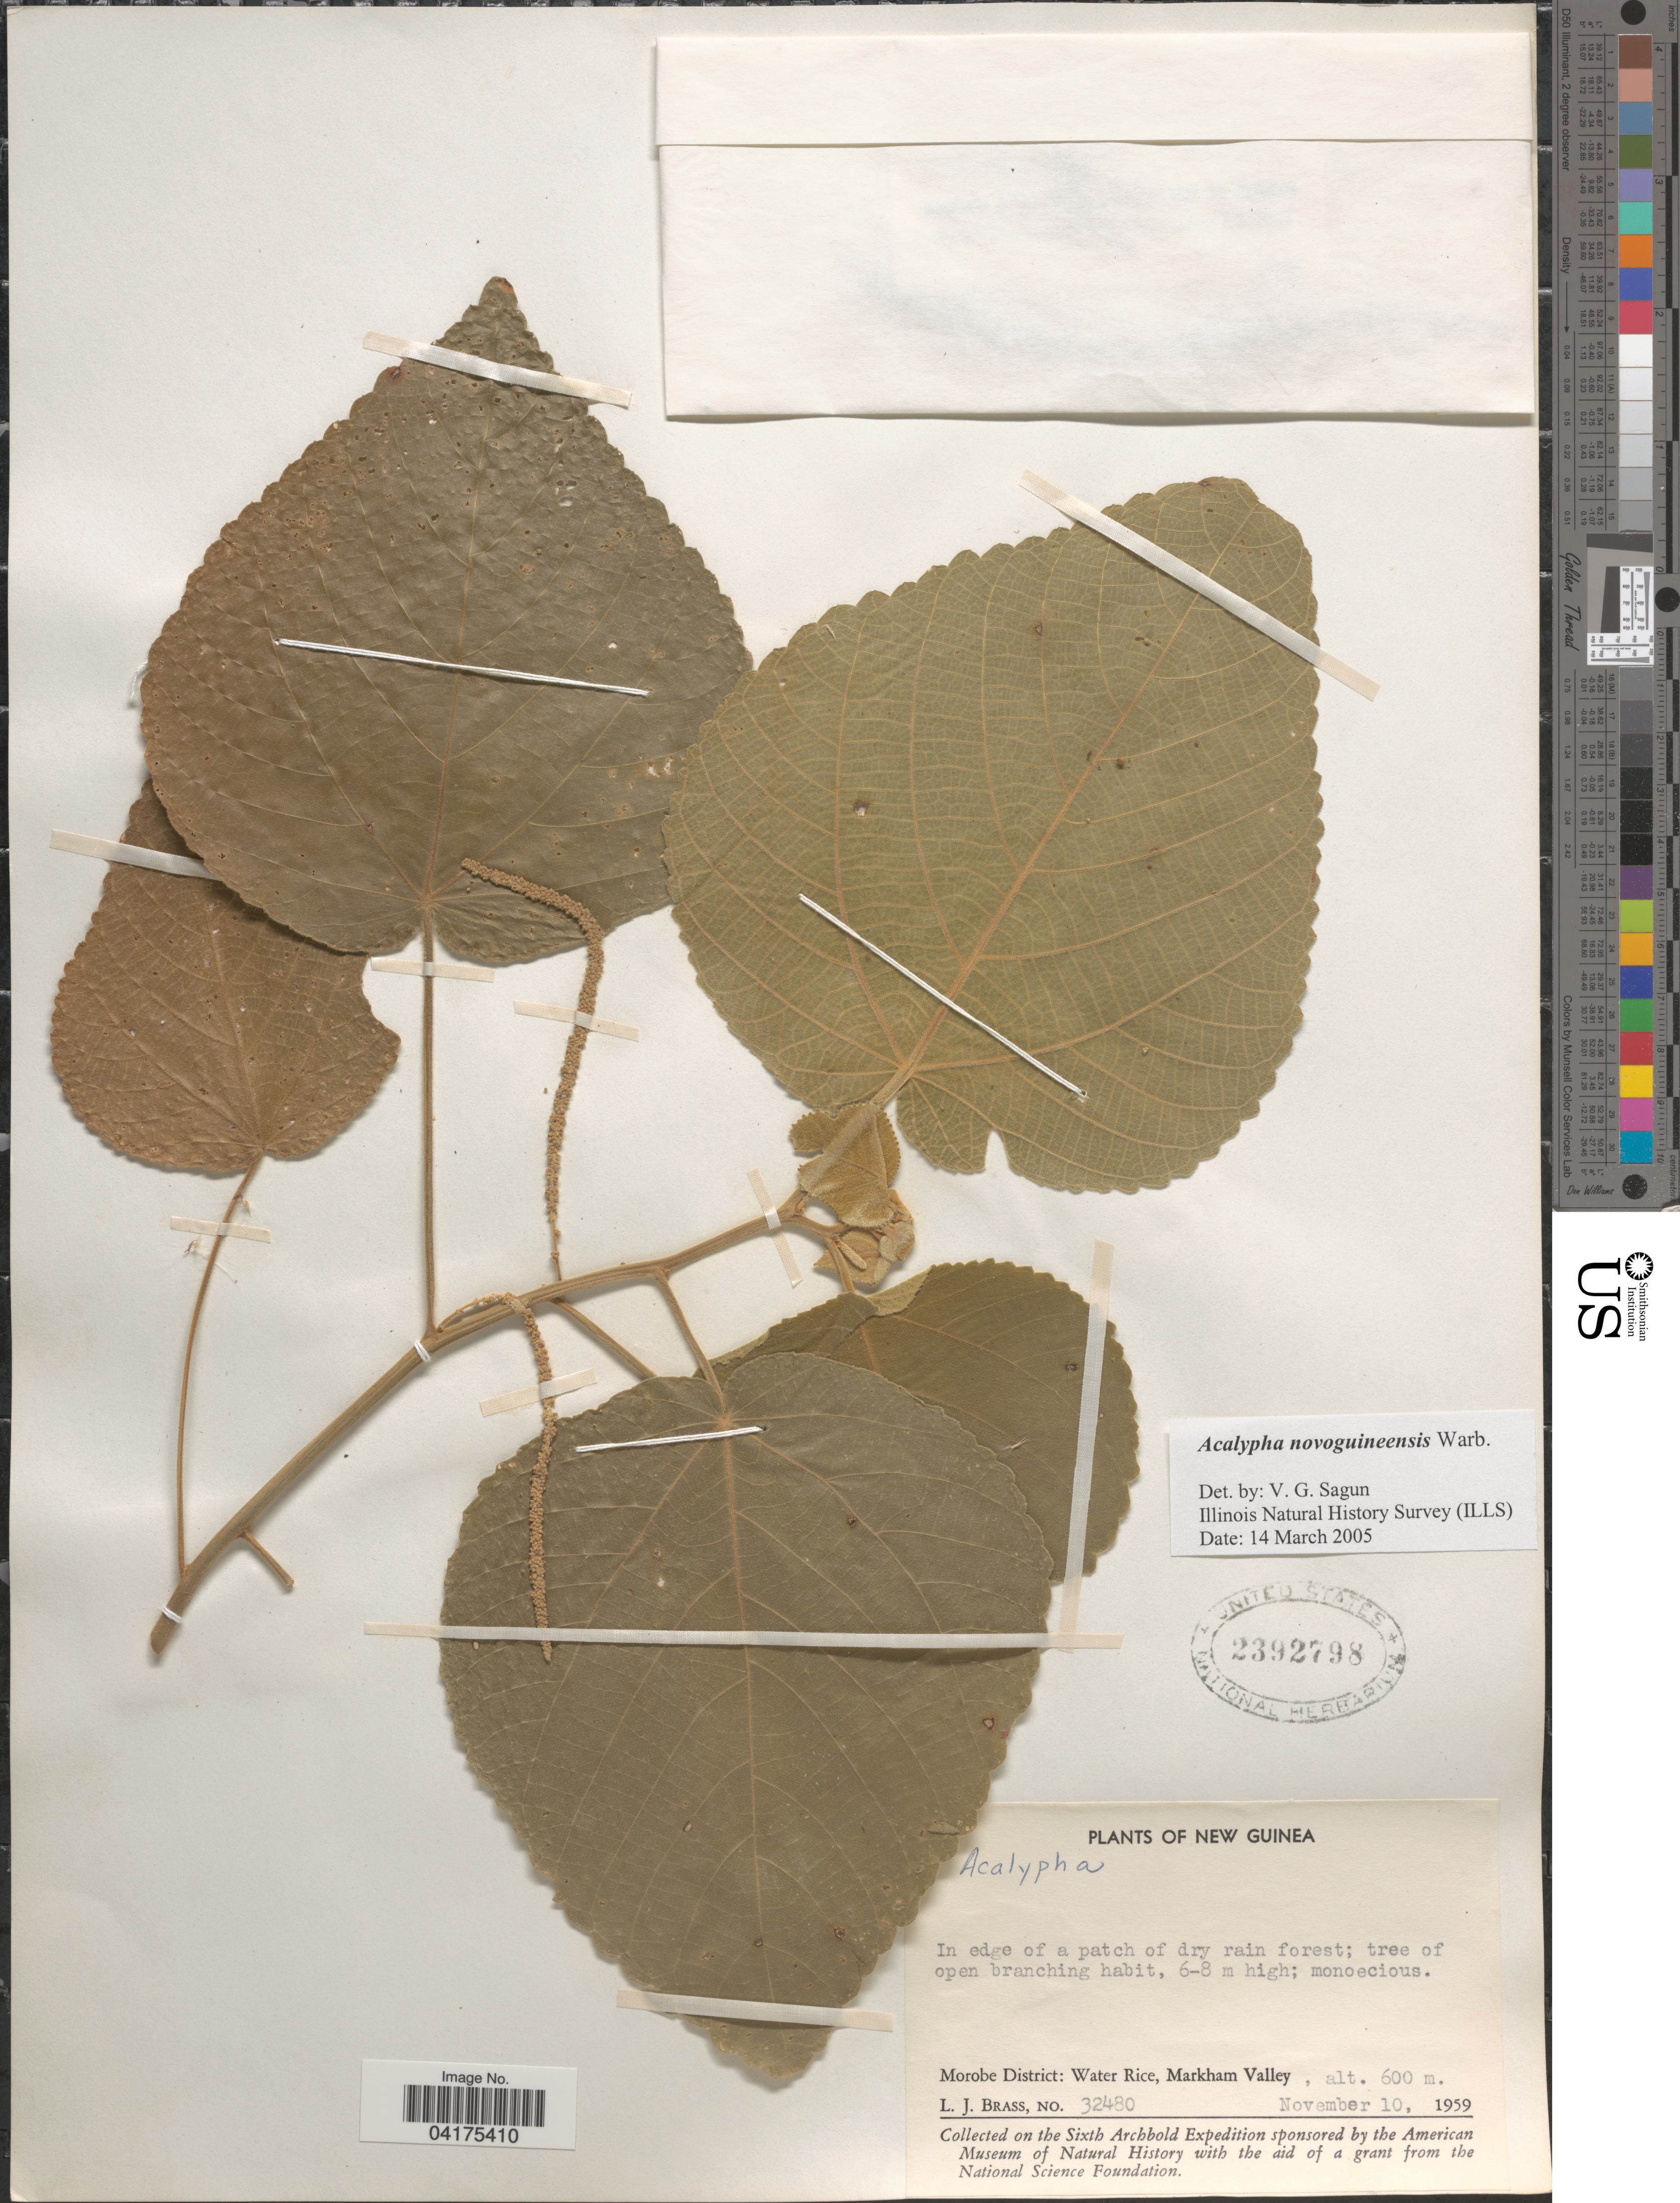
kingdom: Plantae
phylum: Tracheophyta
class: Magnoliopsida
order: Malpighiales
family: Euphorbiaceae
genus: Acalypha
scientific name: Acalypha novoguineensis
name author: Warb.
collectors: L. J. Brass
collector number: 32480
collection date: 1959-11-10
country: Papua New Guinea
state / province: Morobe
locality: New Guinea. Morobe District: Water Rice, Markham Valley. The Sixth Archbold Expedition.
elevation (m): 600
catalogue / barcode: US 2392798